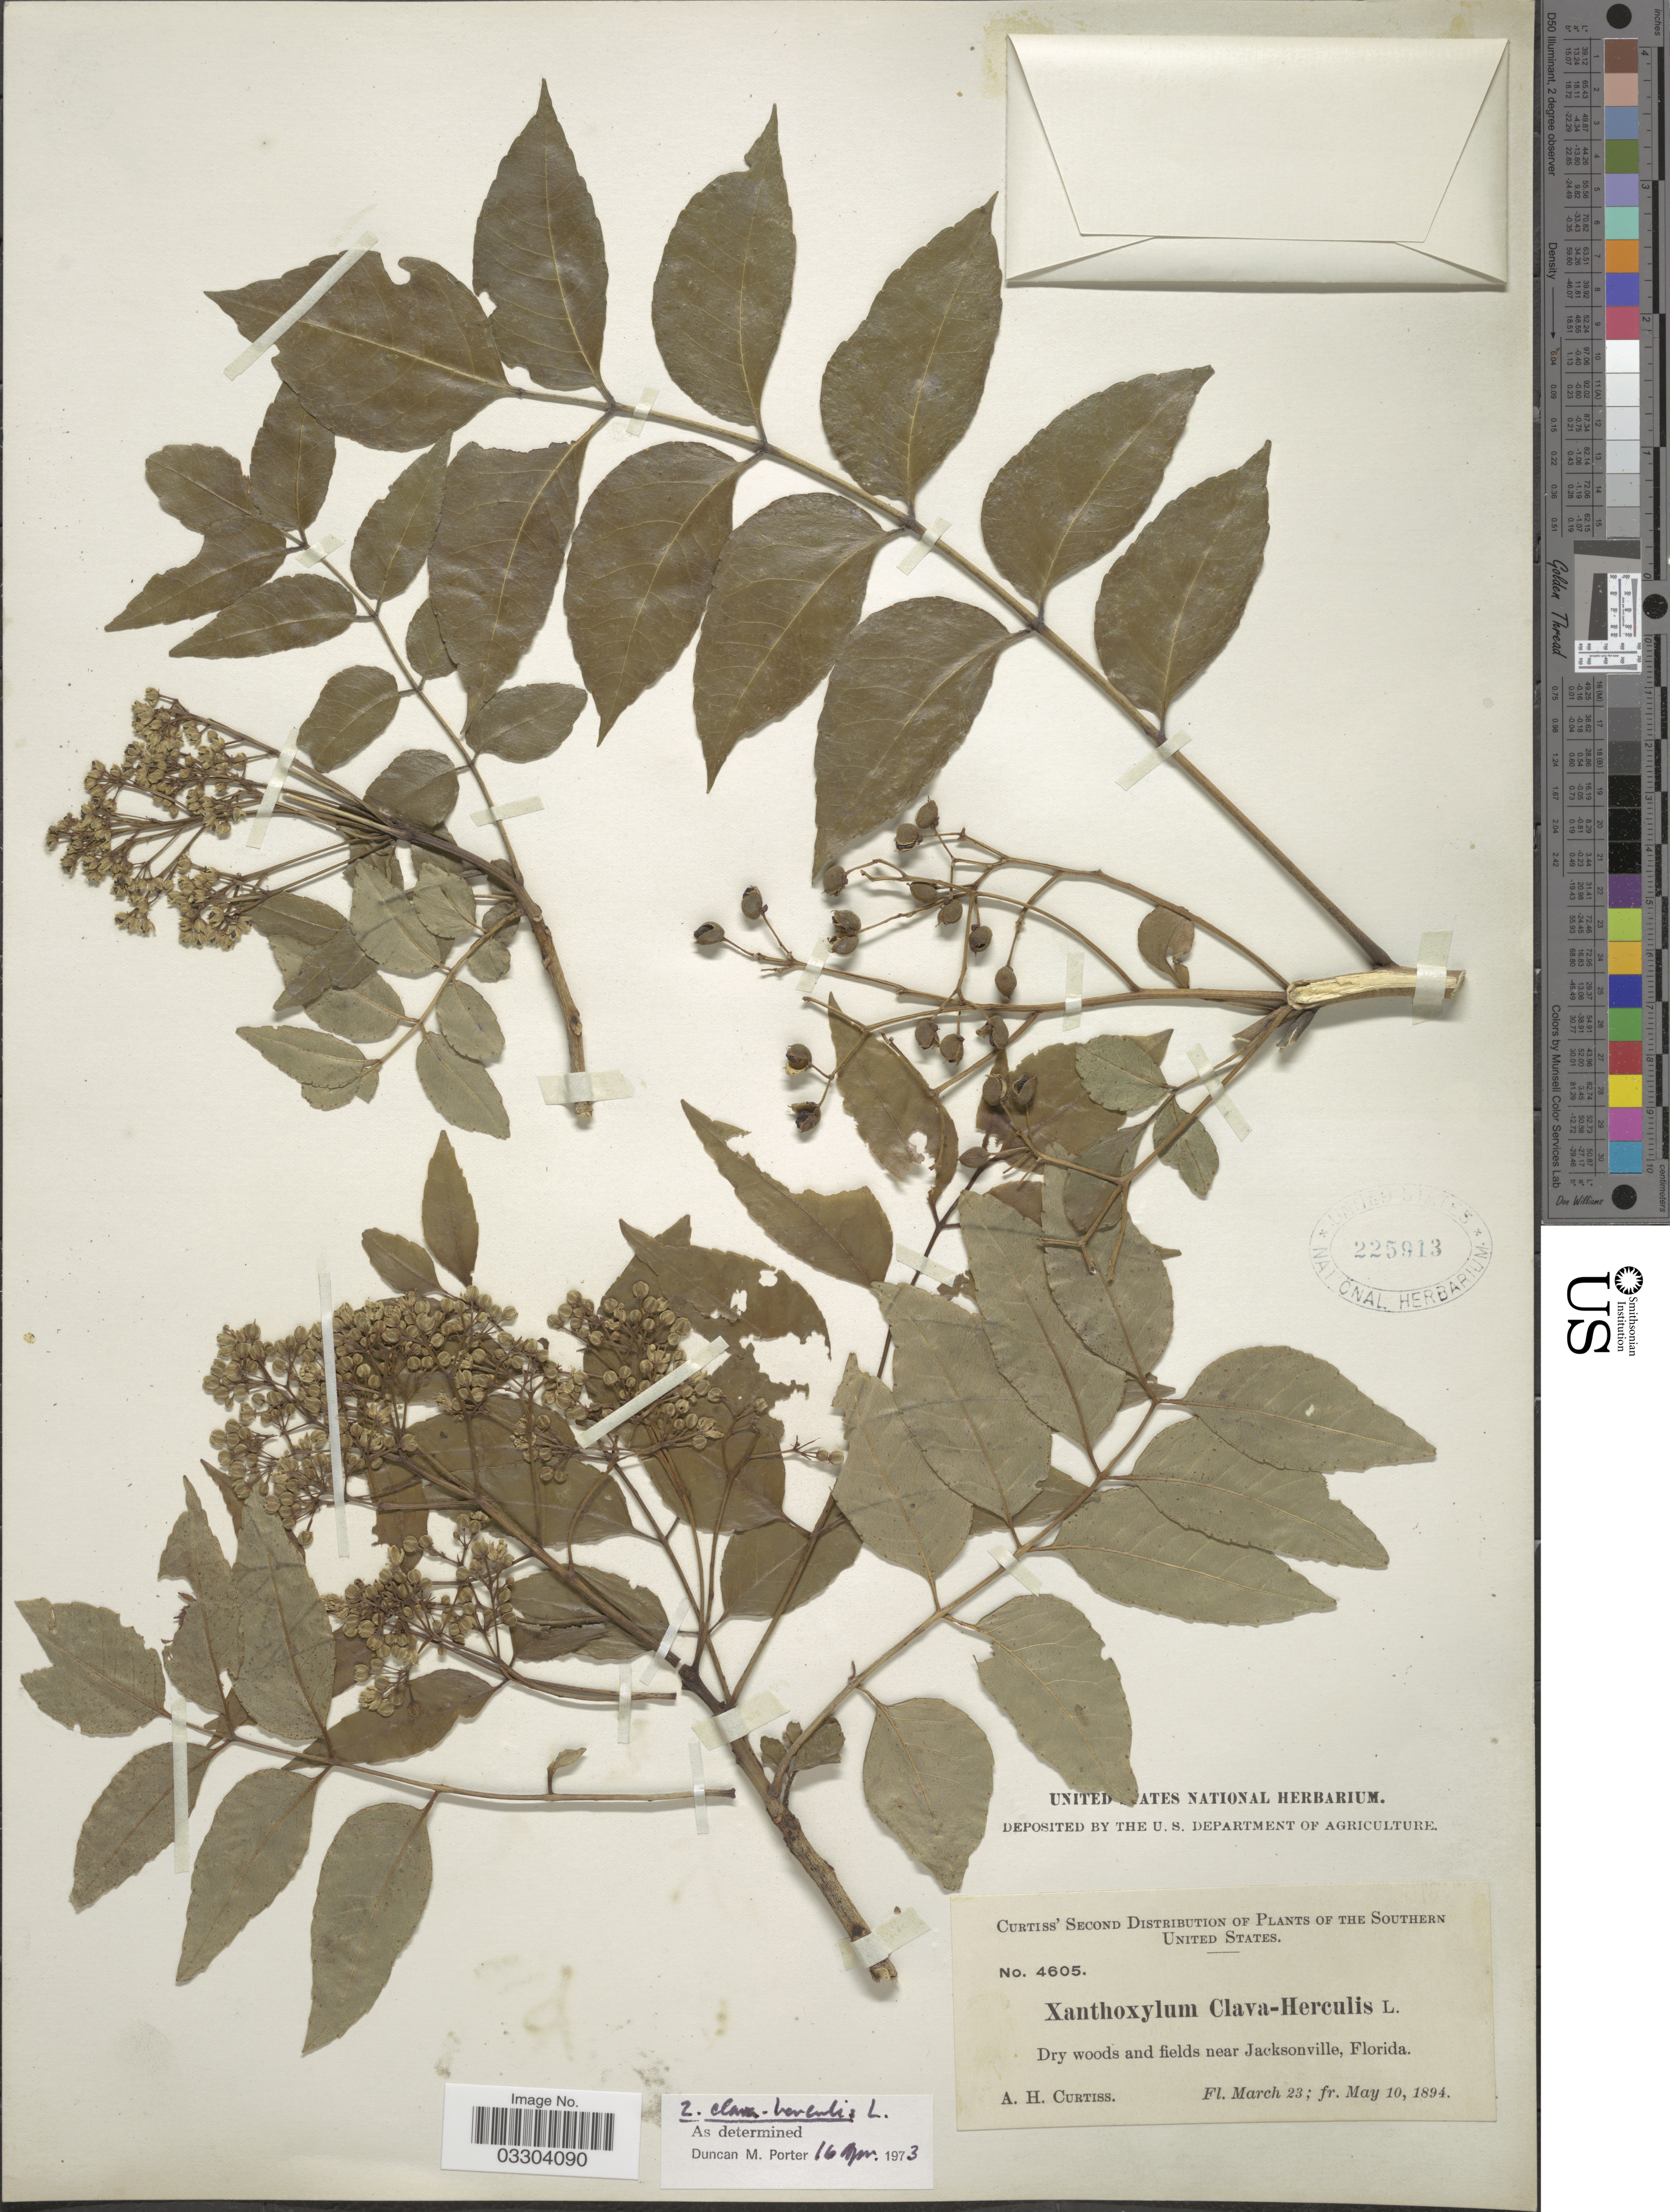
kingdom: Plantae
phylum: Tracheophyta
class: Magnoliopsida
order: Sapindales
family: Rutaceae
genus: Zanthoxylum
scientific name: Zanthoxylum clava-herculis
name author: L.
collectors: A. H. Curtiss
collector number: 4605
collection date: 1894-03-23/1894-05-10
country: United States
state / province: Florida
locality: Southern United States, Dry woods and fields near Jacksonville.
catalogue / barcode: US 225913